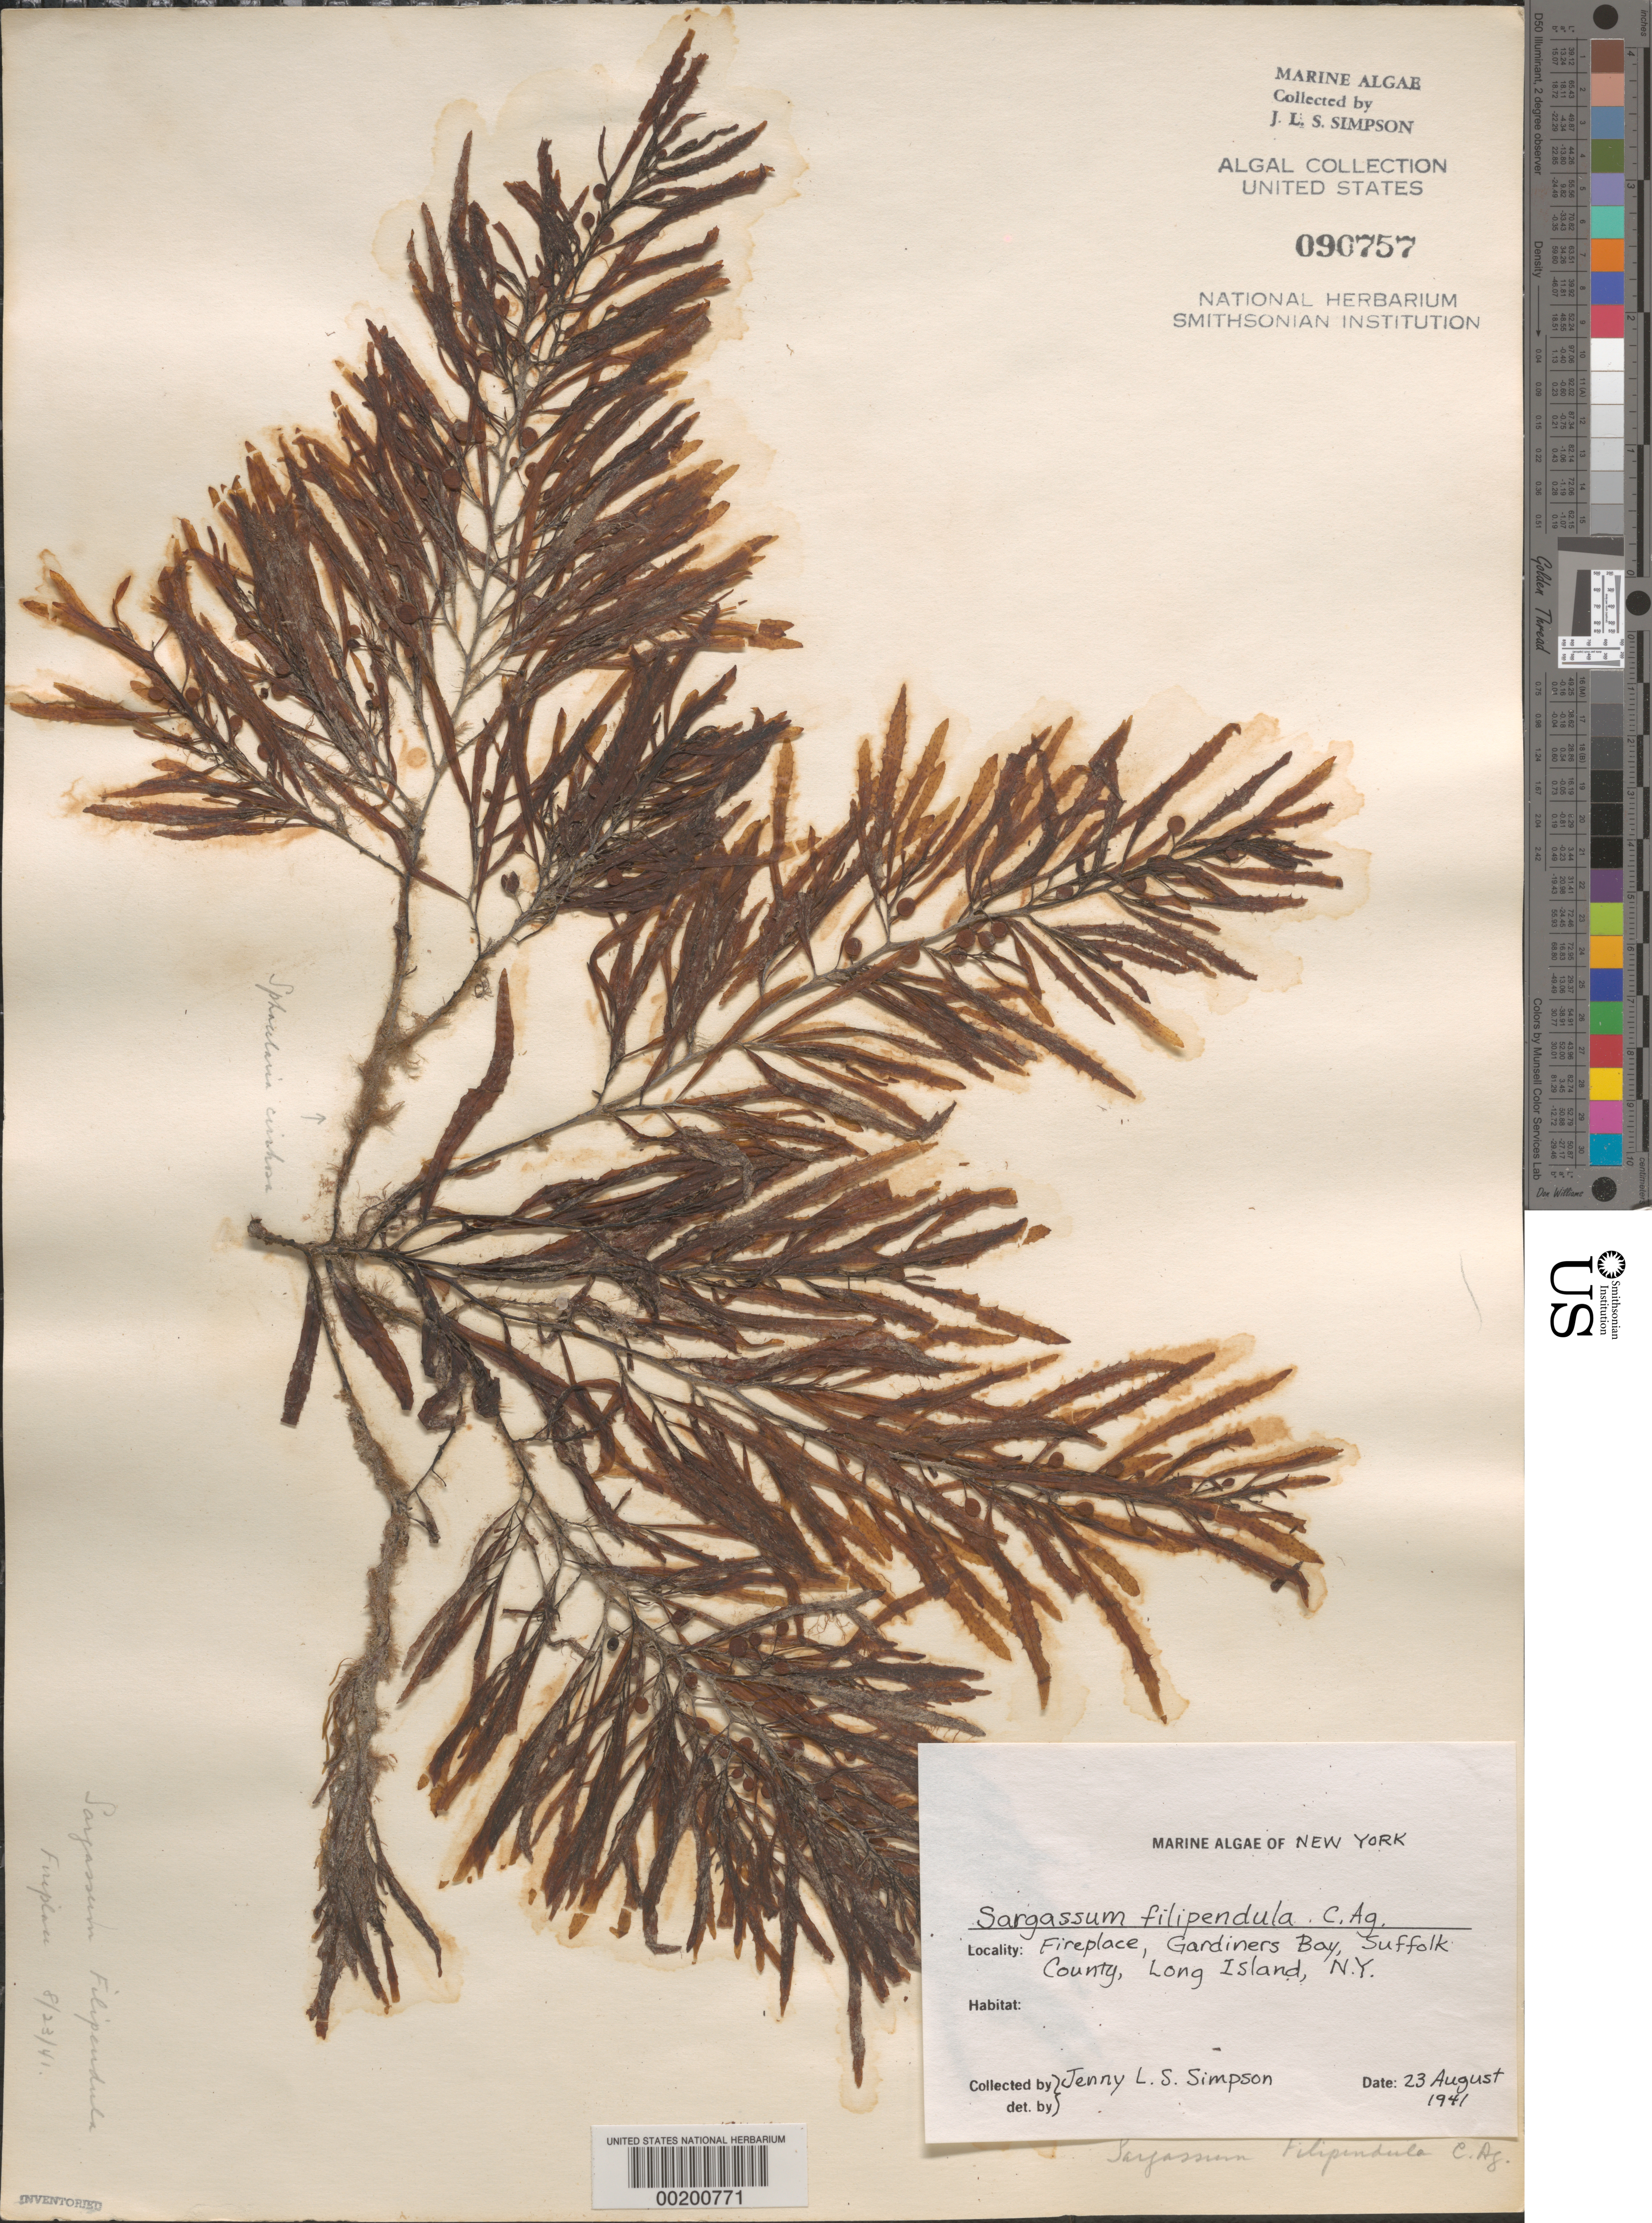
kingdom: Chromista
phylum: Ochrophyta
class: Phaeophyceae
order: Fucales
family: Sargassaceae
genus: Sargassum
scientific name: Sargassum filipendula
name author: C. Agardh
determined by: Simpson, J. L. S.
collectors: J. Simpson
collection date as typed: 23 Aug 1941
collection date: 1941-08-23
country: United States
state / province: New York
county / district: Suffolk County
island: Long Island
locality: Fireplace, Gardiners Bay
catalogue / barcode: US 90757